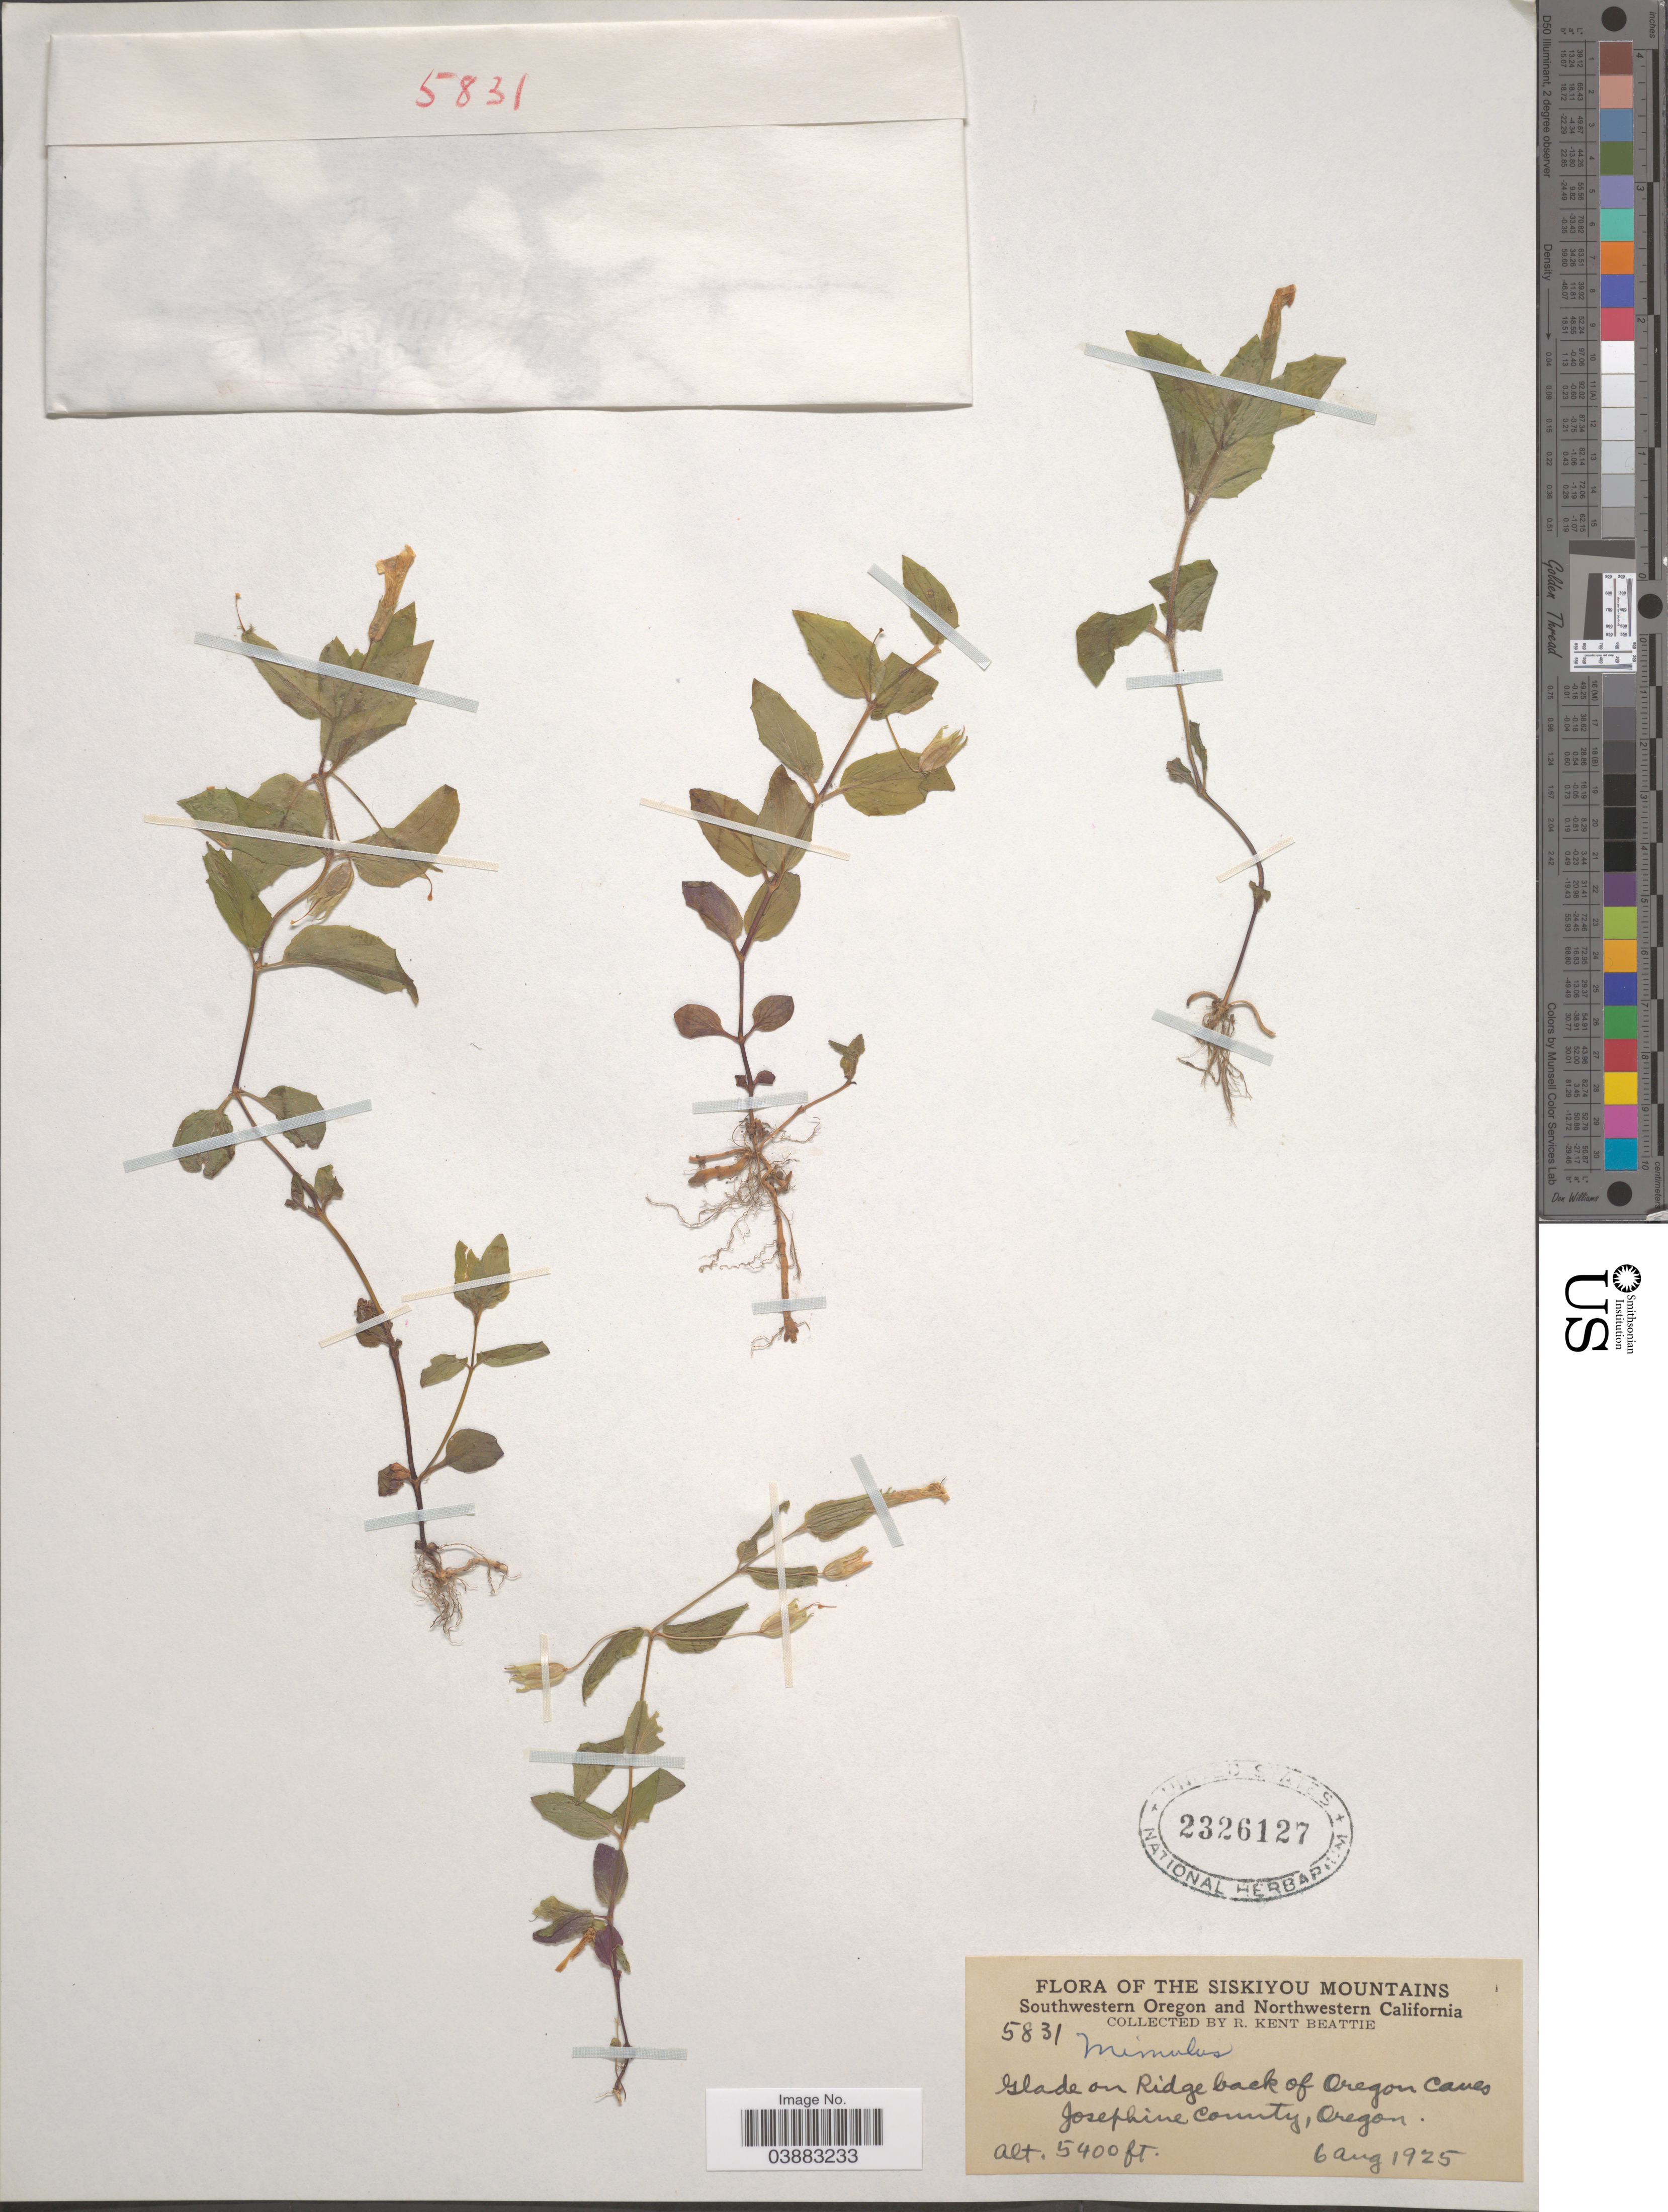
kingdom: Plantae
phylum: Tracheophyta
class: Magnoliopsida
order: Lamiales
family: Phrymaceae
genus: Mimulus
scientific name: Mimulus sp.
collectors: R. K. Beattie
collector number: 5831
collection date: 1925-08-06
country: United States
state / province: Oregon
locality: Siskiyou Mountains. Southwestern Oregon. Glade on Ridge back of Oregon Caves. Josephine County.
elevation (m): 1646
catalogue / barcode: US 2326127